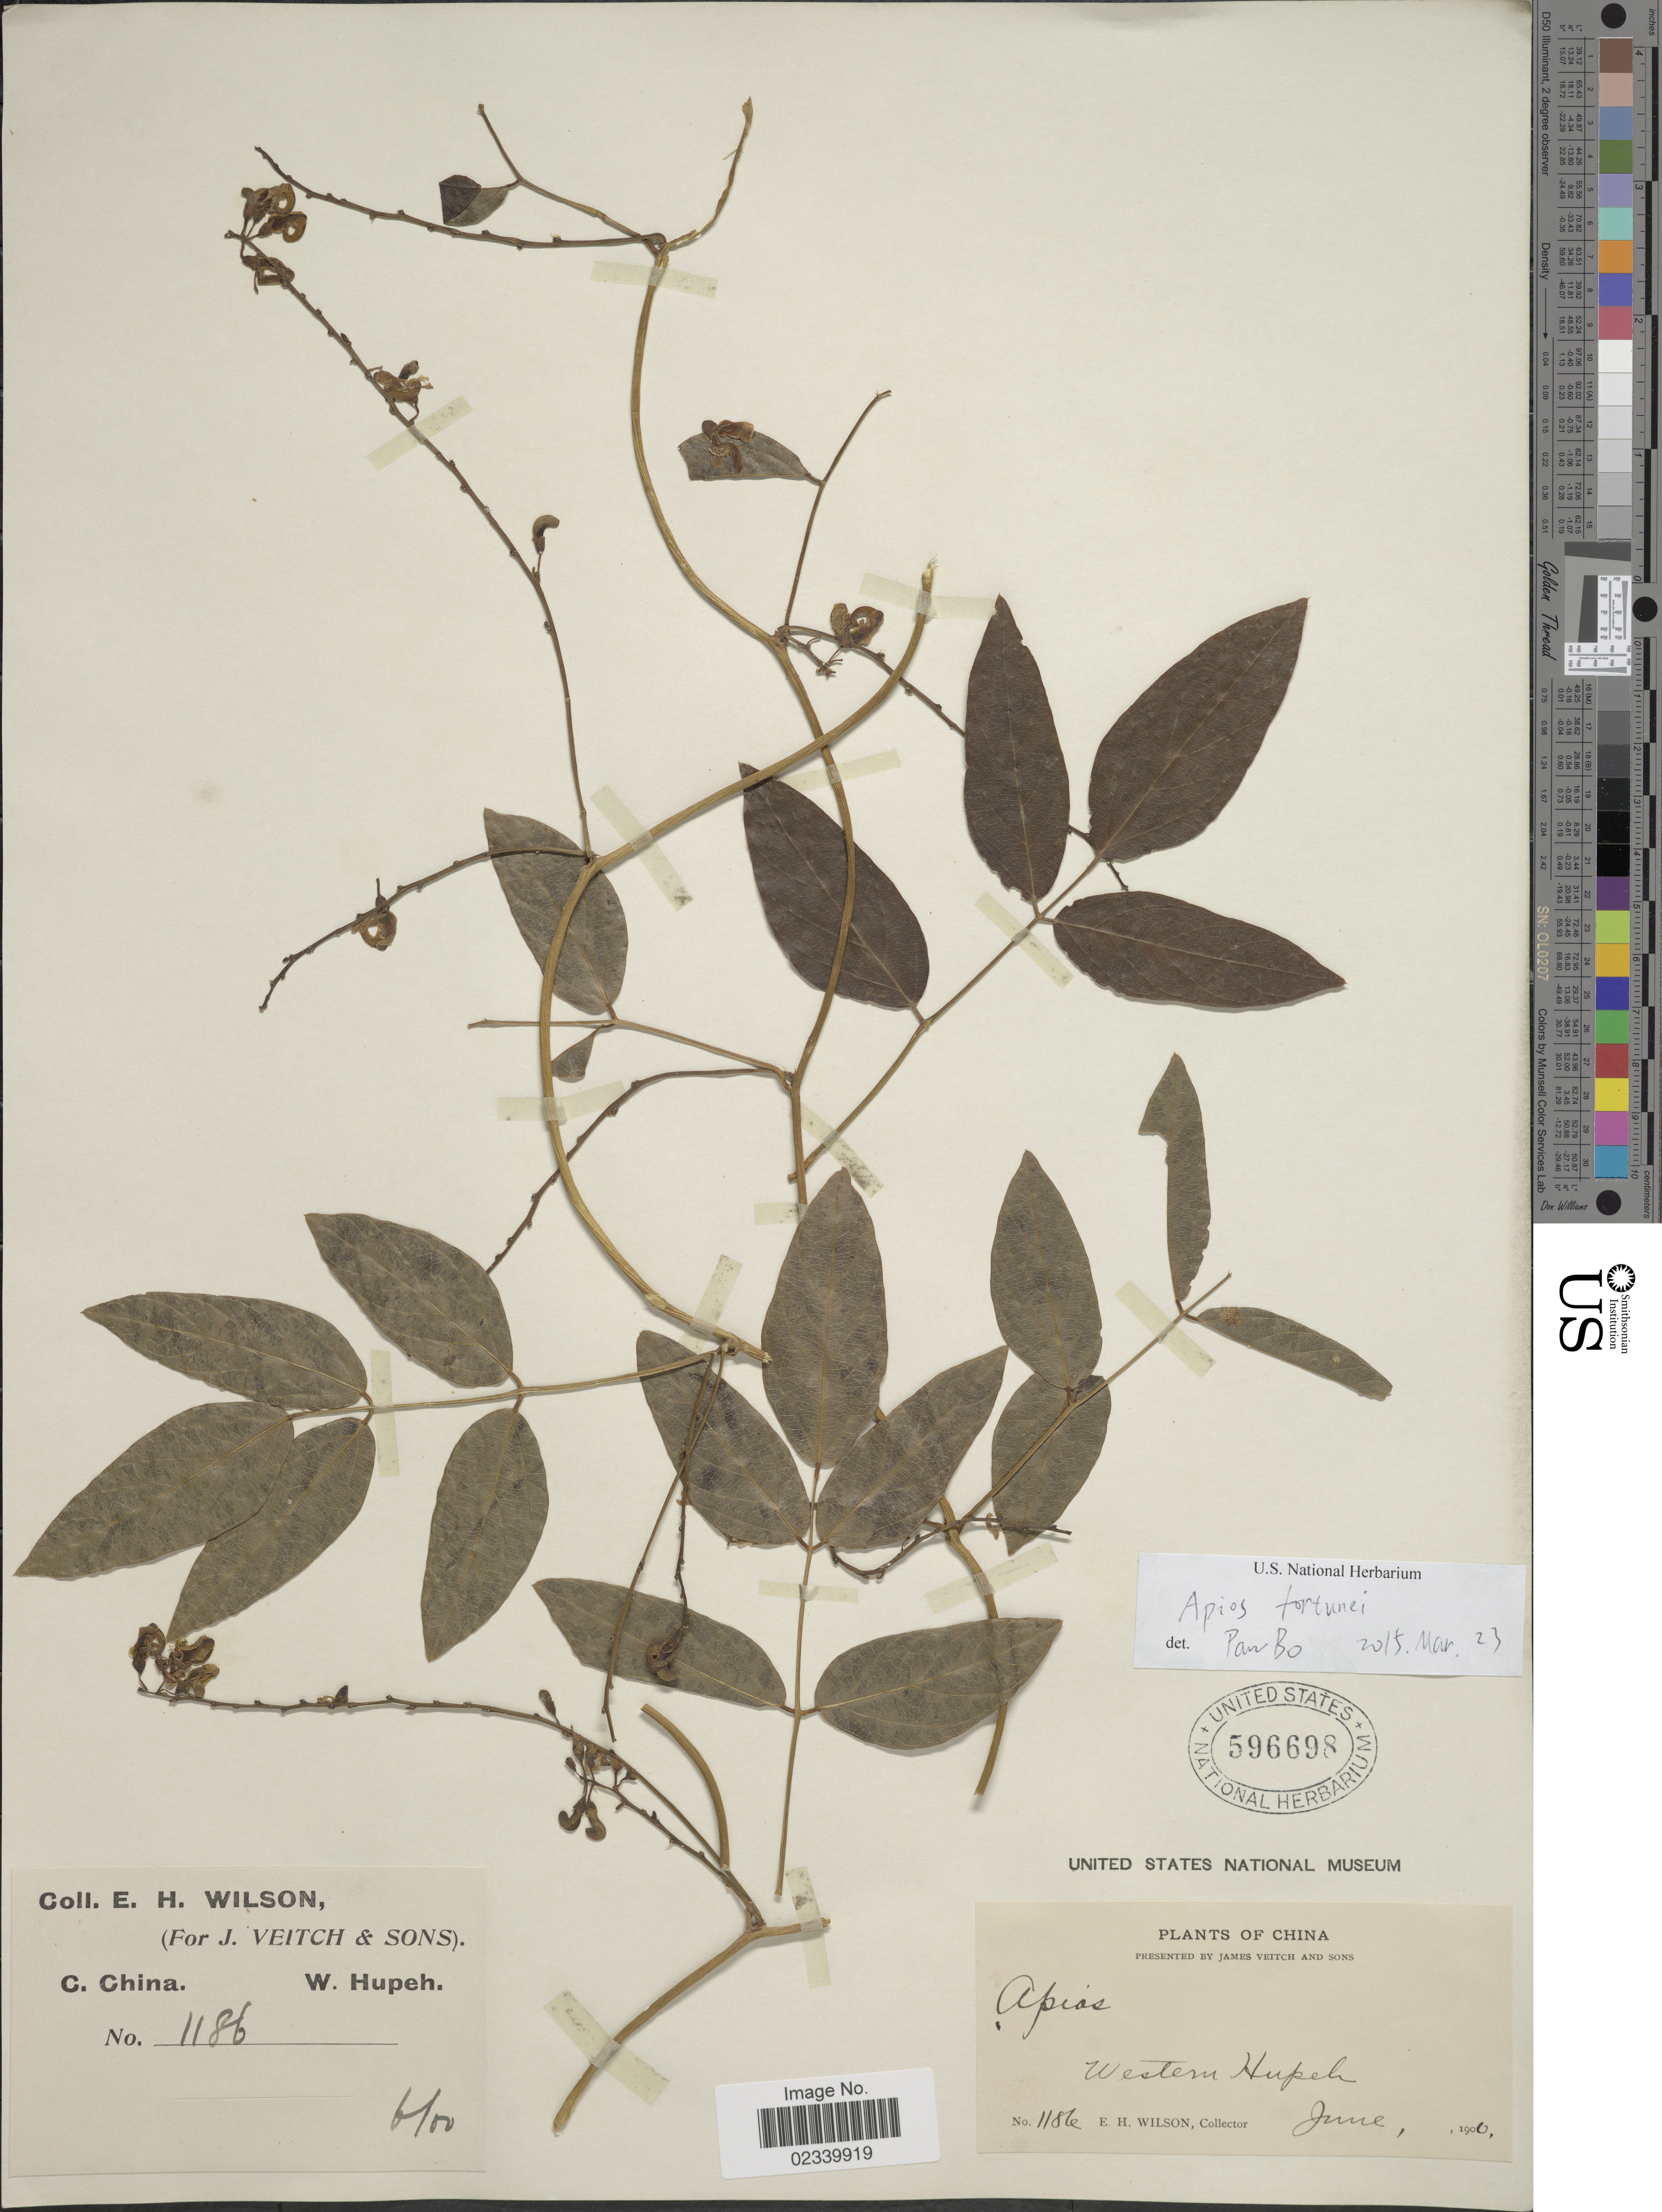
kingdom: Plantae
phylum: Tracheophyta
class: Magnoliopsida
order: Fabales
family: Fabaceae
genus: Apios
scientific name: Apios fortunei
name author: Maxim.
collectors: E. Wilson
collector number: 1186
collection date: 1900-06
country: China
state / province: Hubei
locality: C. China, Western Hupeh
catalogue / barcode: US 596698